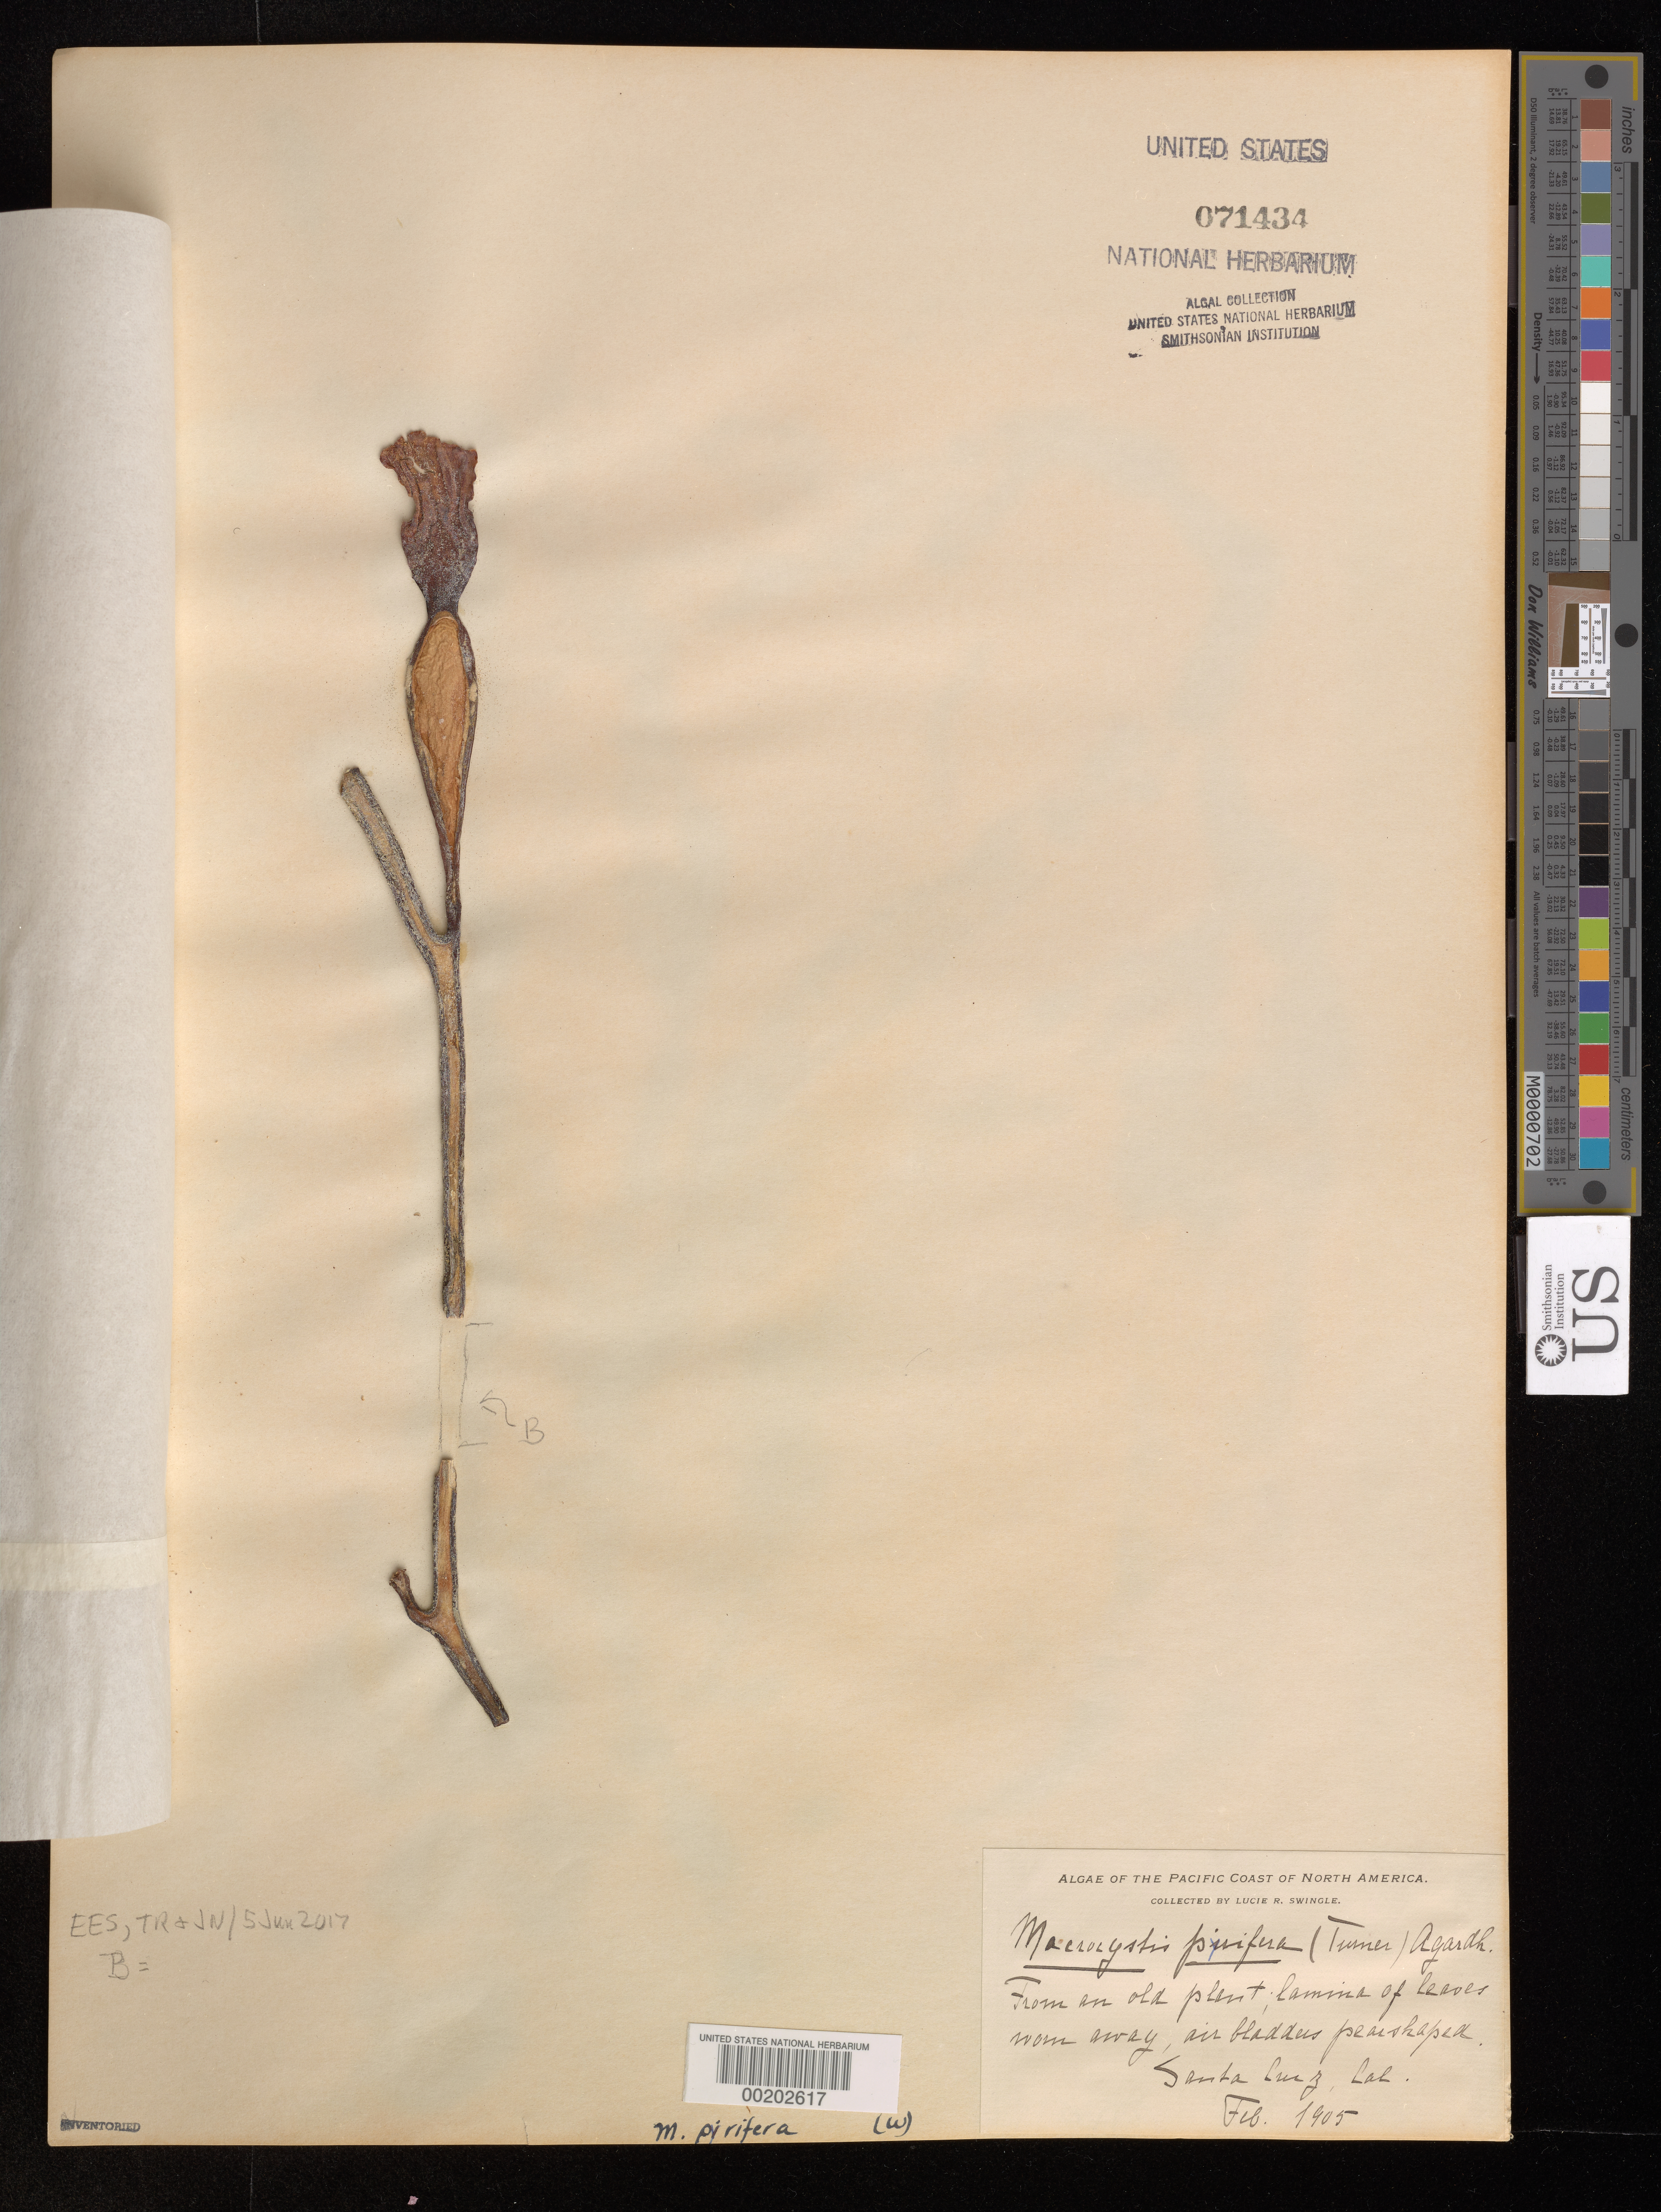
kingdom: Chromista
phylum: Ochrophyta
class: Phaeophyceae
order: Laminariales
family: Laminariaceae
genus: Macrocystis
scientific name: Macrocystis pyrifera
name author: (L.) C. Agardh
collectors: L. Swingle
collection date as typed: Feb 1905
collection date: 1905-02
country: United States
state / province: California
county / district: Santa Cruz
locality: Santa Cruz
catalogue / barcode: US 71434